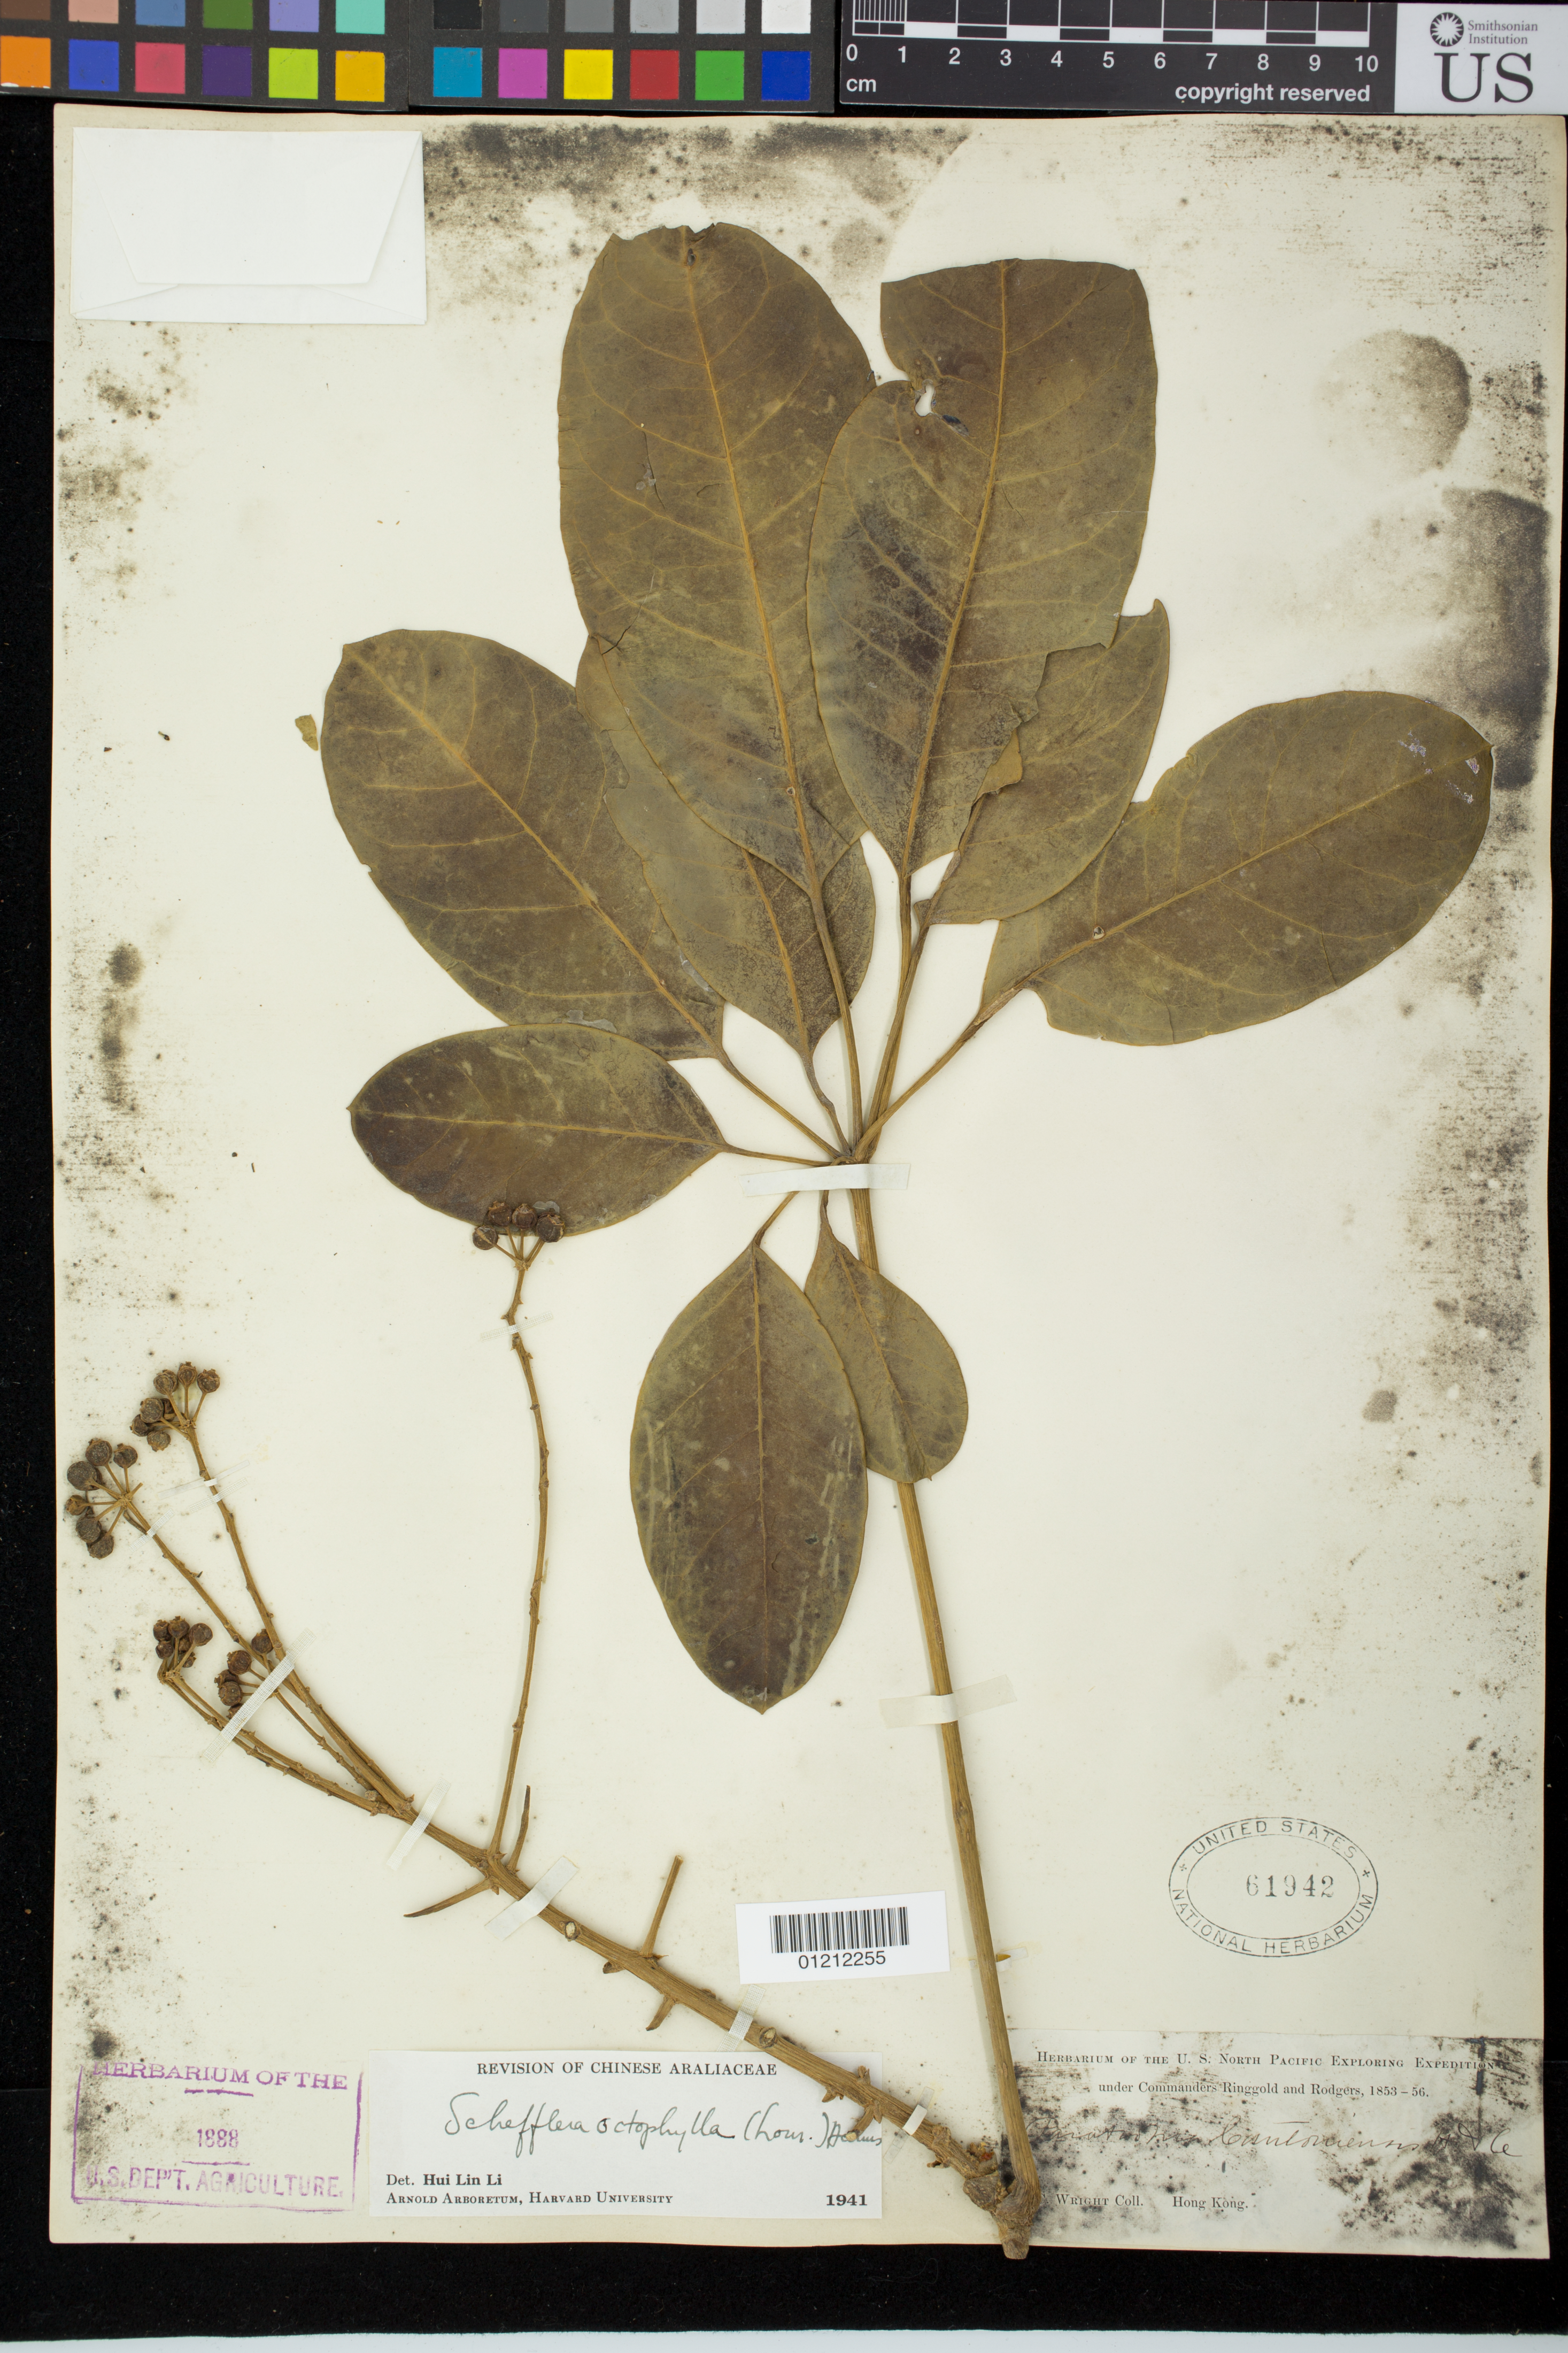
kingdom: Plantae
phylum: Tracheophyta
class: Magnoliopsida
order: Apiales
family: Araliaceae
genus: Schefflera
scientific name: Schefflera heptaphylla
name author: (L.) Frodin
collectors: C. Wright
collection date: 1853/1856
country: China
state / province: Hong Kong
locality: Hong Kong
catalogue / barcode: US 61942